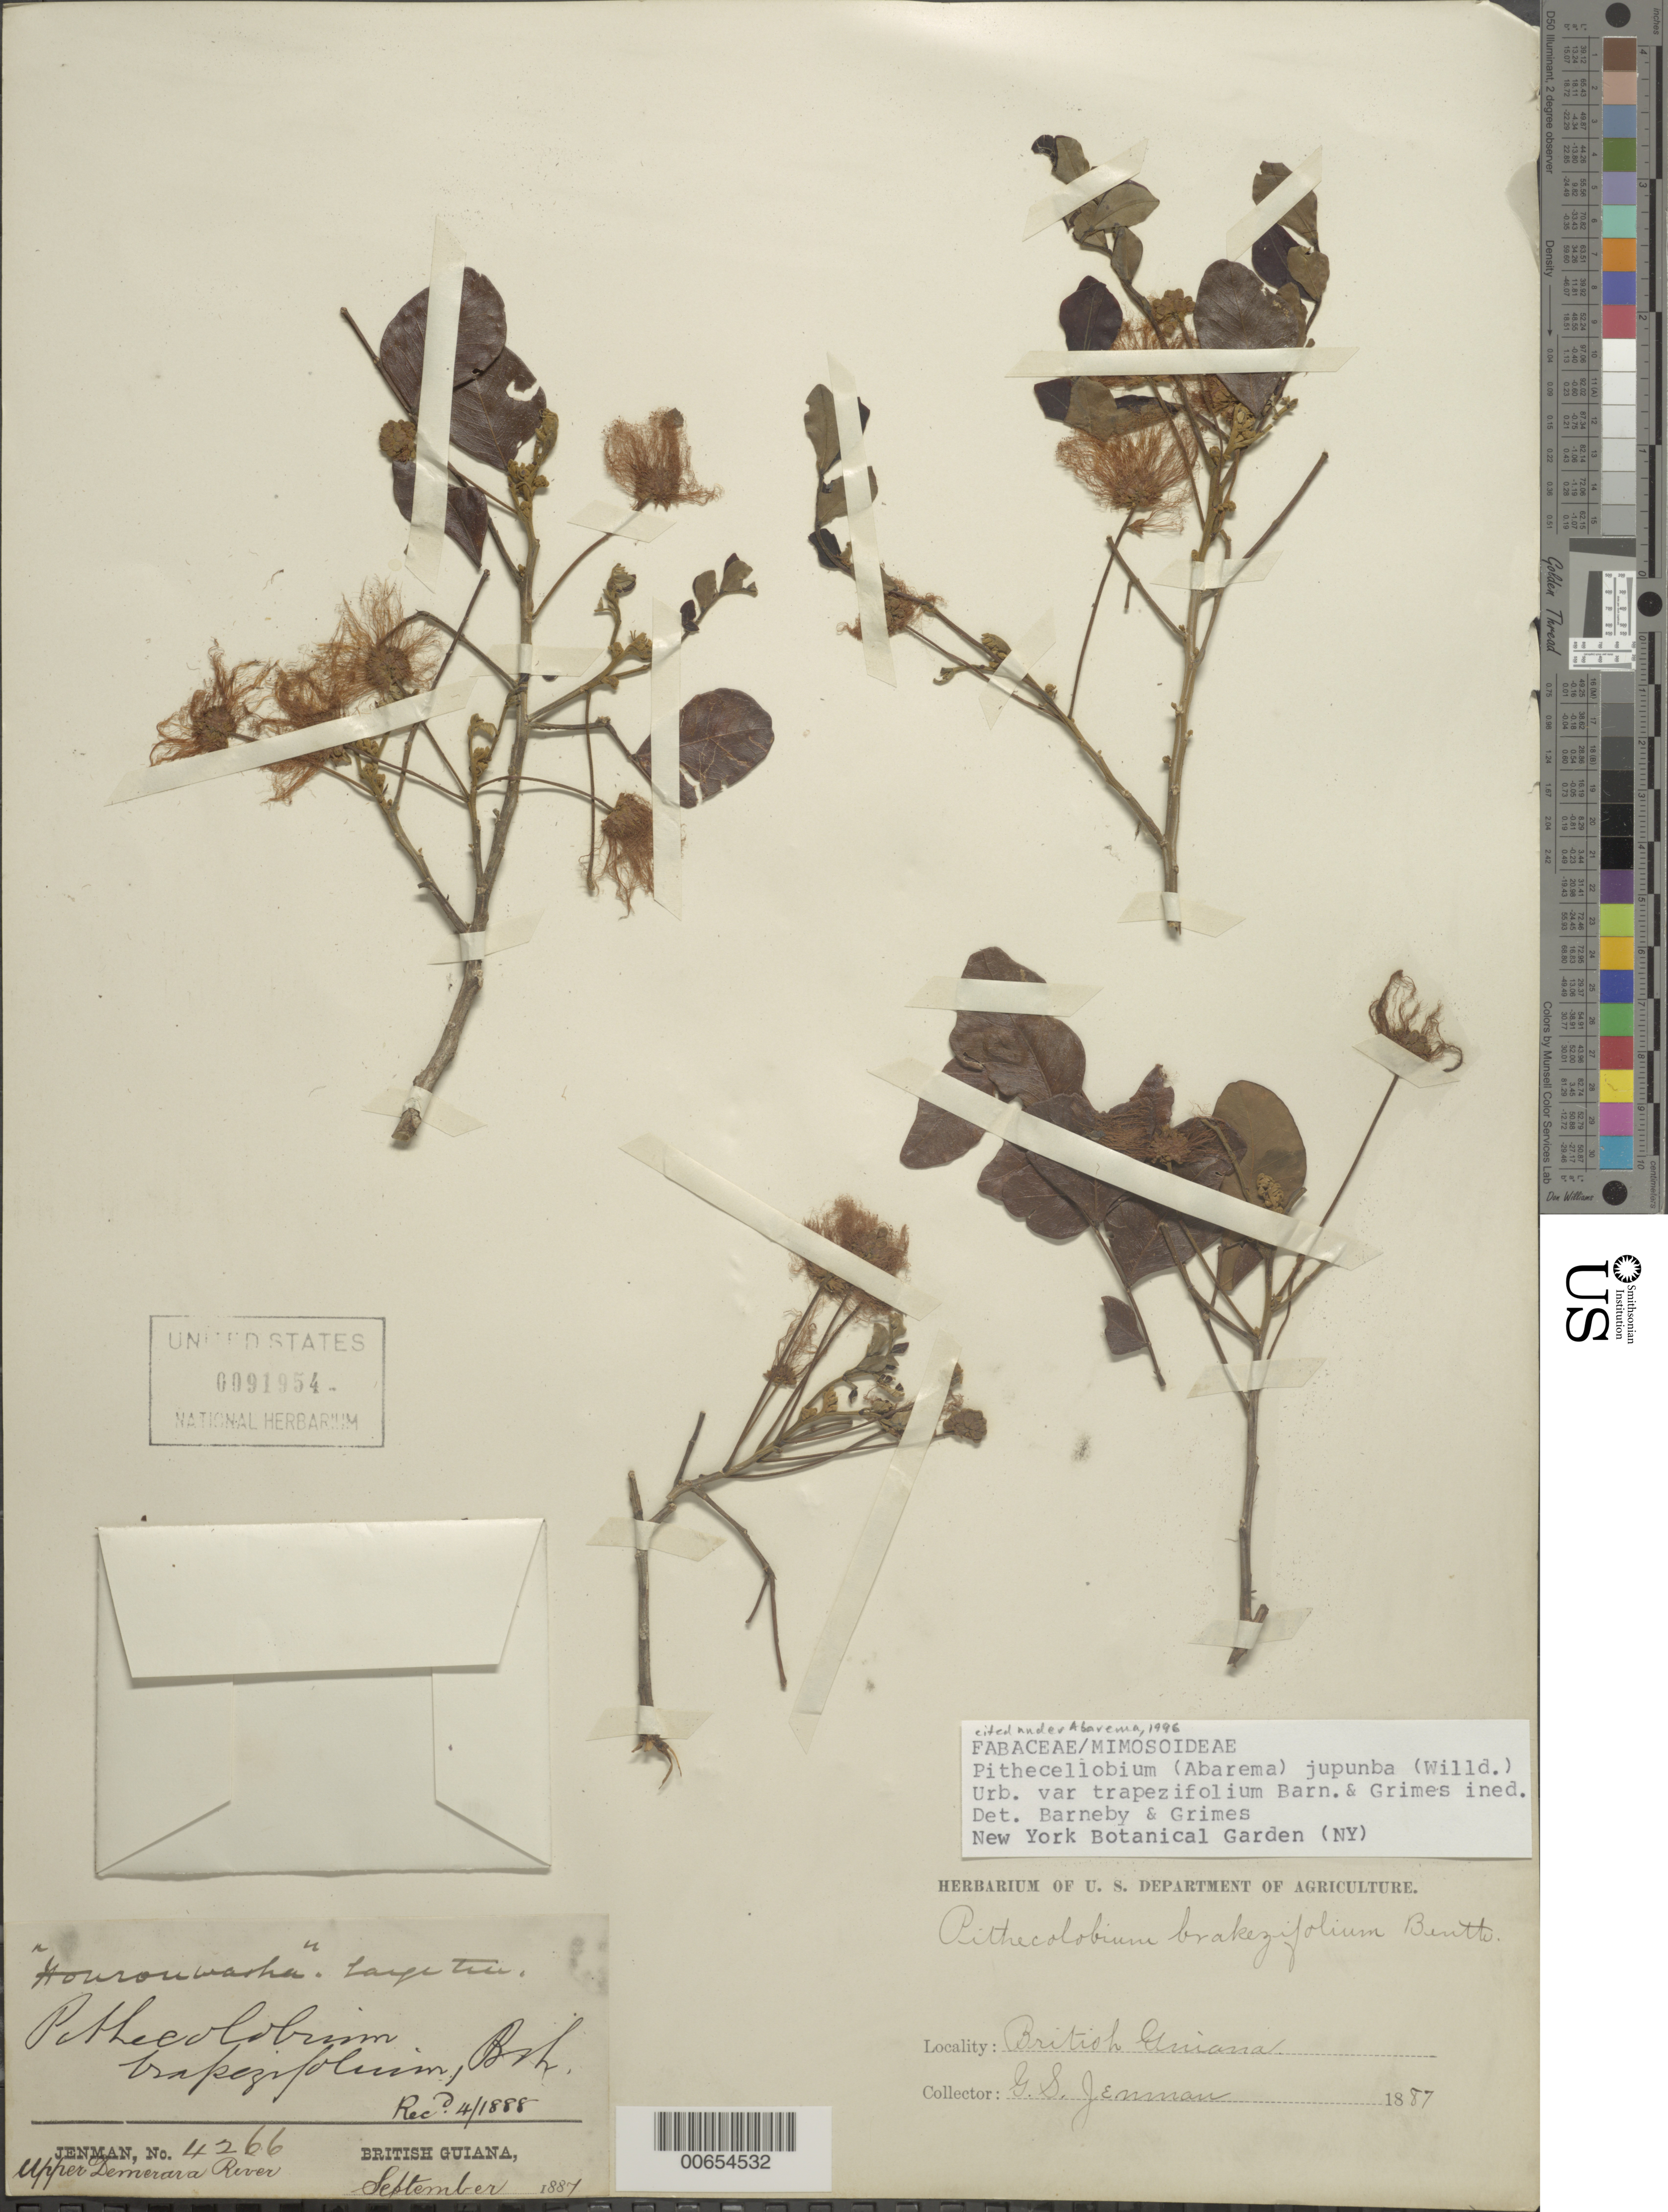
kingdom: Plantae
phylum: Tracheophyta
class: Magnoliopsida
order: Fabales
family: Fabaceae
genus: Jupunba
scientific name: Jupunba trapezifolia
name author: (Vahl) Moldenke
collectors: G. S. Jenman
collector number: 4266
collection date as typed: September 1887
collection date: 1887-09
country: Guyana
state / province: U. Demerara-Berbice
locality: Upper Demerara River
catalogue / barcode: US 91954